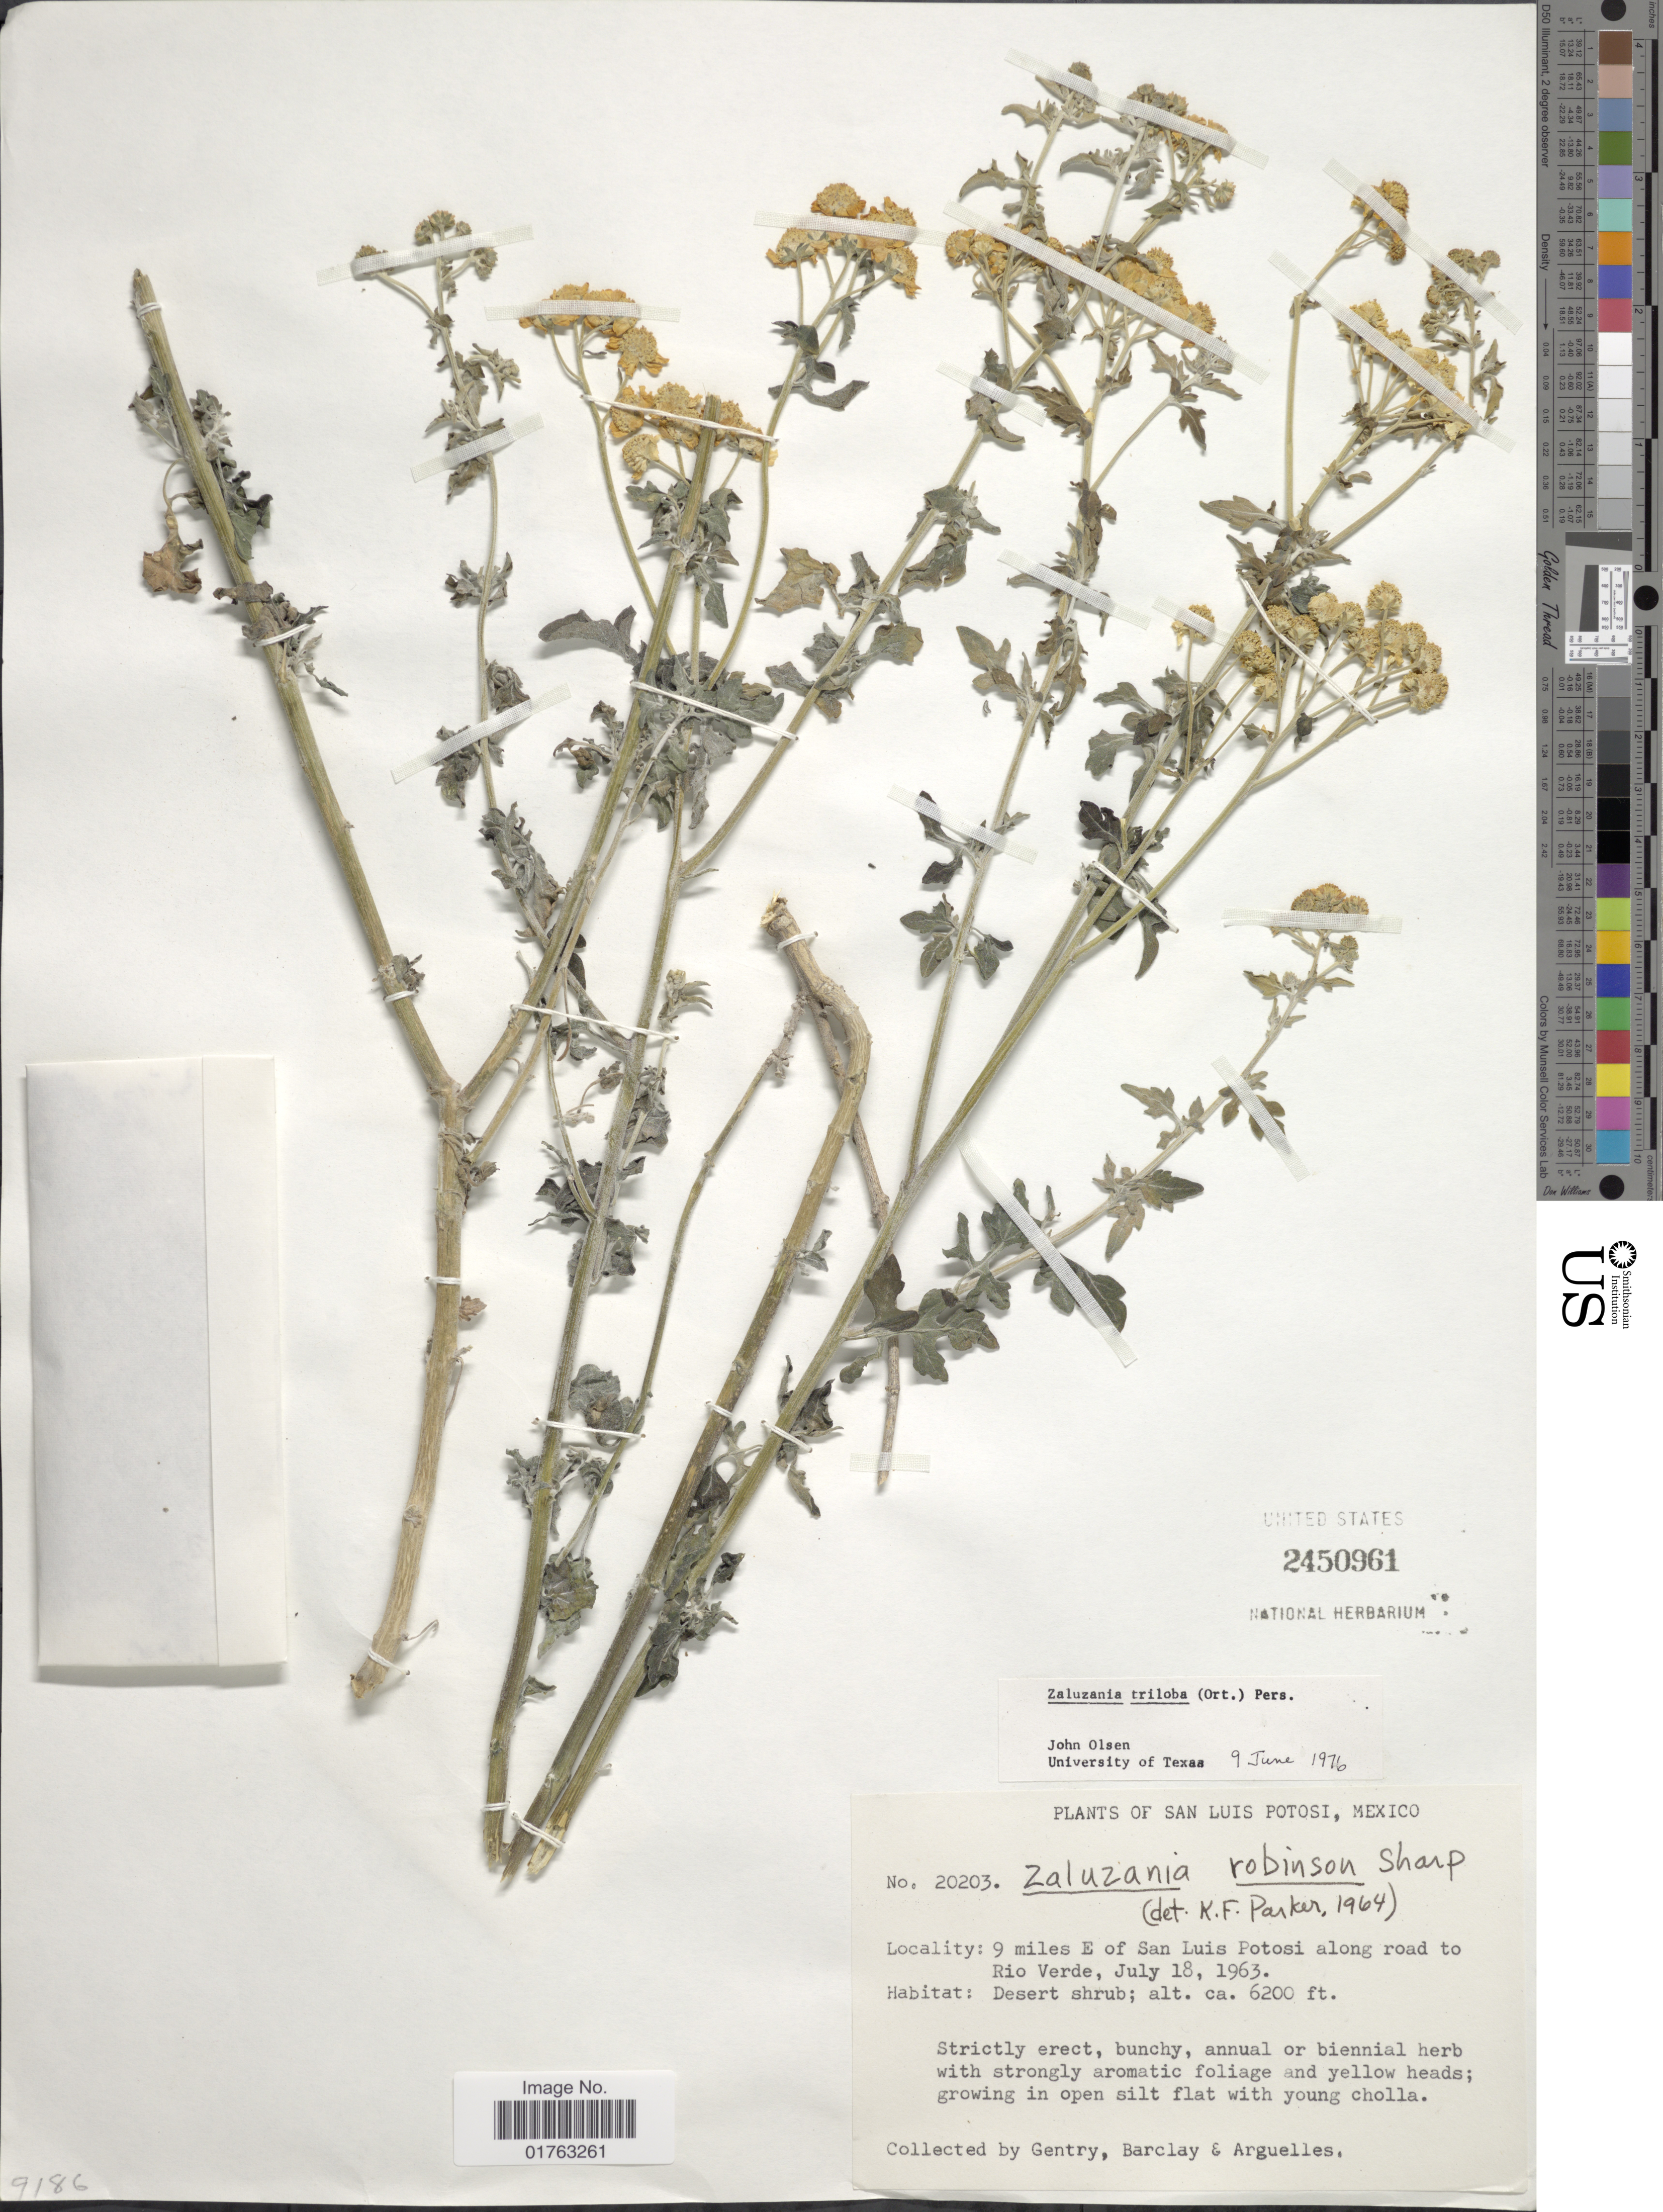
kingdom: Plantae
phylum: Tracheophyta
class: Magnoliopsida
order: Asterales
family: Asteraceae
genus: Zaluzania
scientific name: Zaluzania triloba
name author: (Ortega) Pers.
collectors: Gentry, --, -- Barclay & Arguelles, --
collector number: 20203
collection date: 1963-07-18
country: Mexico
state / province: San Luis Potosí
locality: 9 miles E of San Luis Potosi along road to Rio Verde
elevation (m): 1890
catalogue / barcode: US 2450961